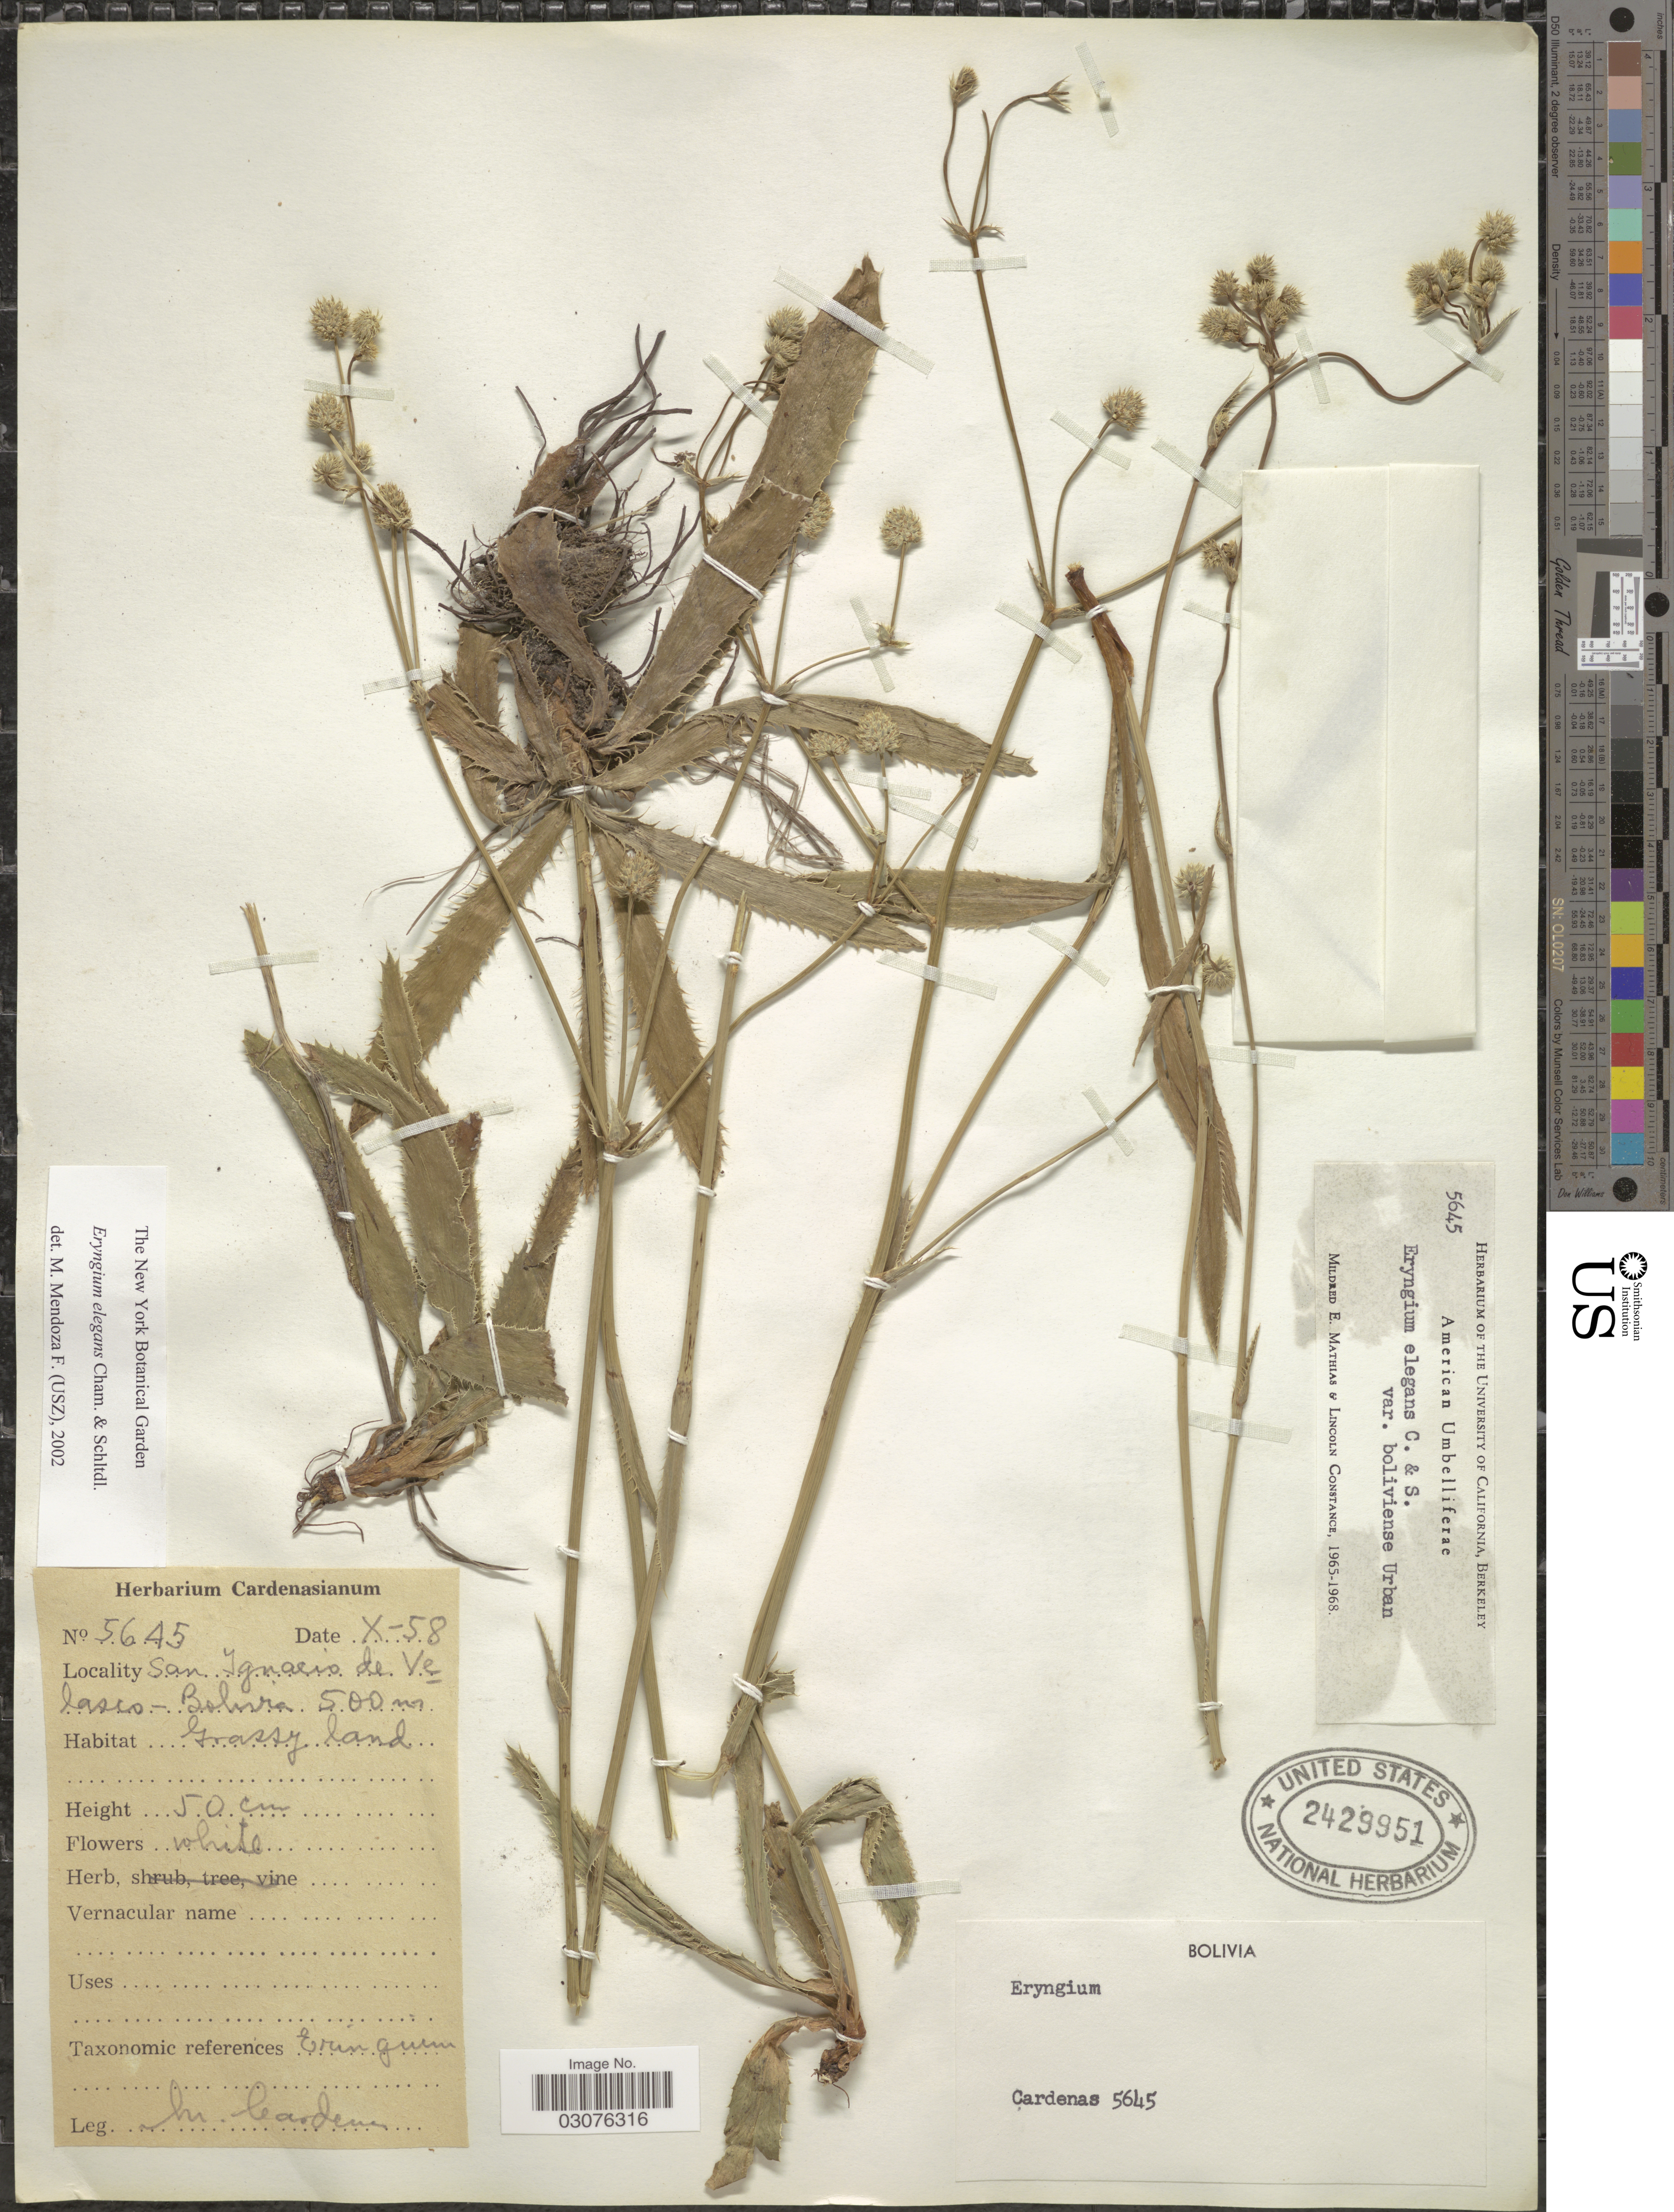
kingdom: Plantae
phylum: Tracheophyta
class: Magnoliopsida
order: Apiales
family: Apiaceae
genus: Eryngium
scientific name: Eryngium elegans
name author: Cham. ex Schltdl.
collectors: M. Cárdenas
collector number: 5645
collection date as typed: Transcribed d/m/y: /10/58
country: Bolivia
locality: San Ignacio de Velasco.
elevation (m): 500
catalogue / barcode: US 2429951